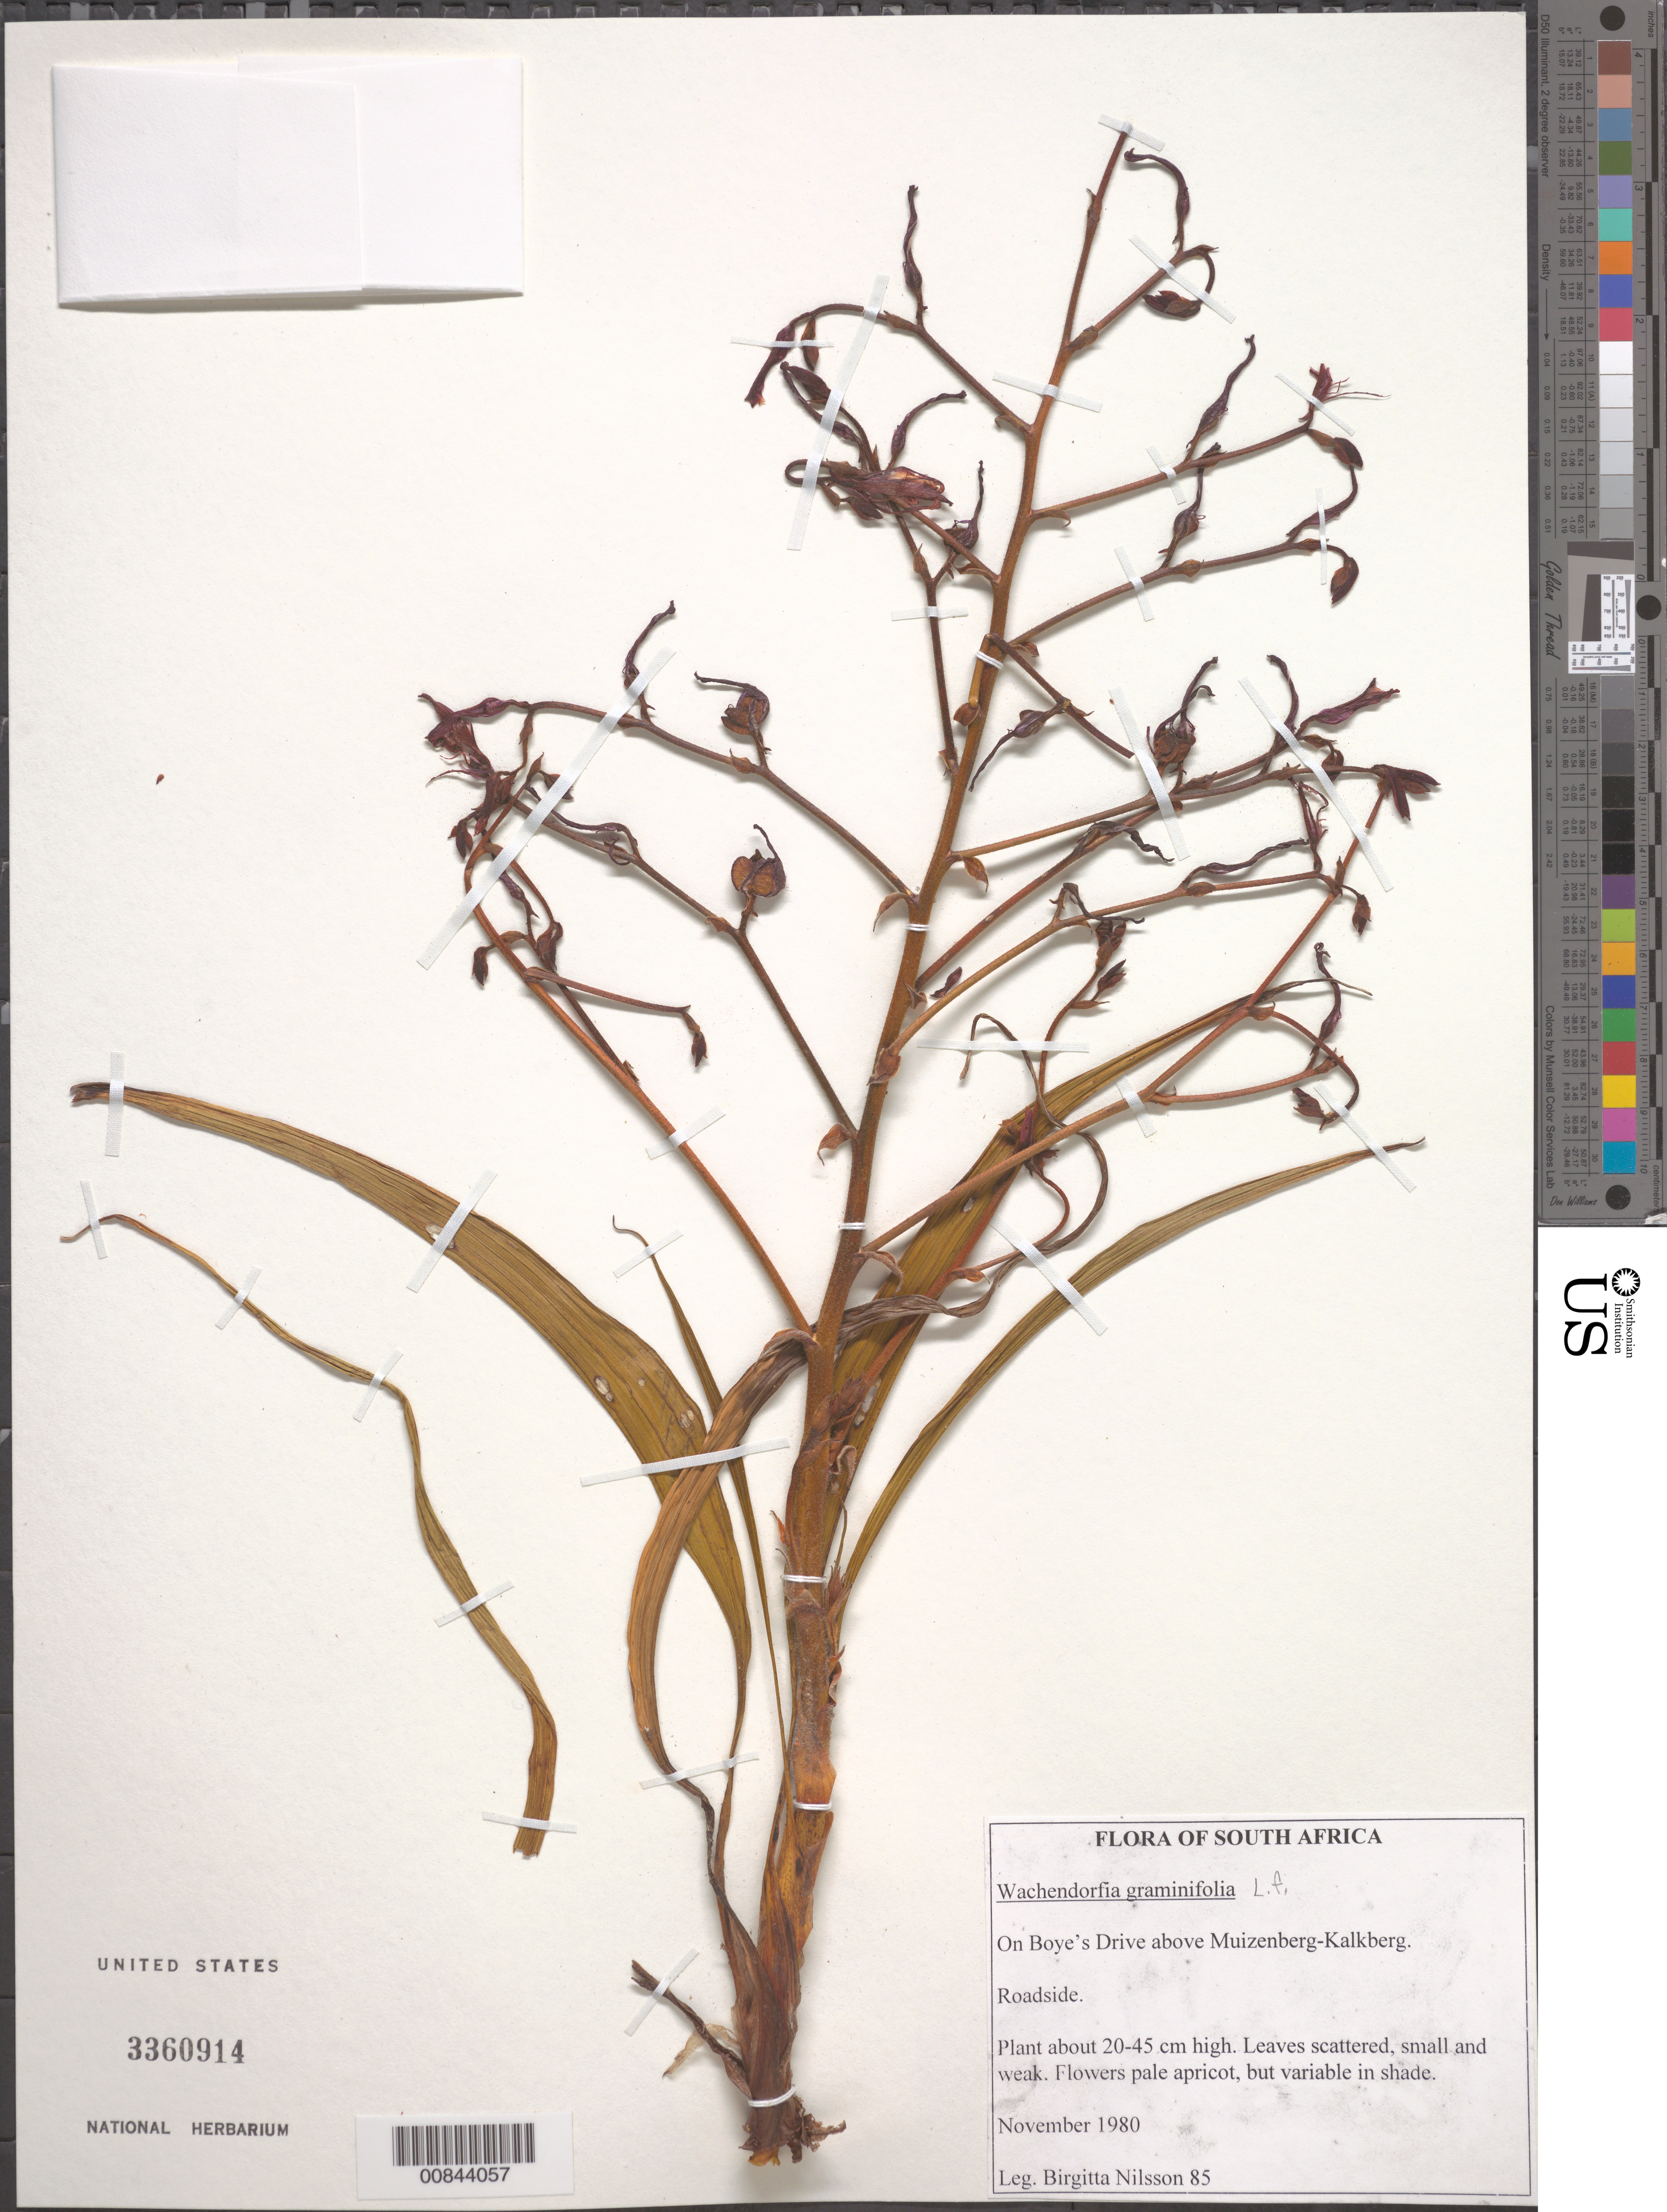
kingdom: Plantae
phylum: Tracheophyta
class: Liliopsida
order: Commelinales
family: Haemodoraceae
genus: Wachendorfia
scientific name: Wachendorfia graminifolia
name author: L. f.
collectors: B. Carlin-Nilsson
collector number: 85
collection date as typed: Nov 1980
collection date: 1980-11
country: South Africa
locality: On Boye's Drive above Muizenberg-Kalkberg.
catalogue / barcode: US 3360914